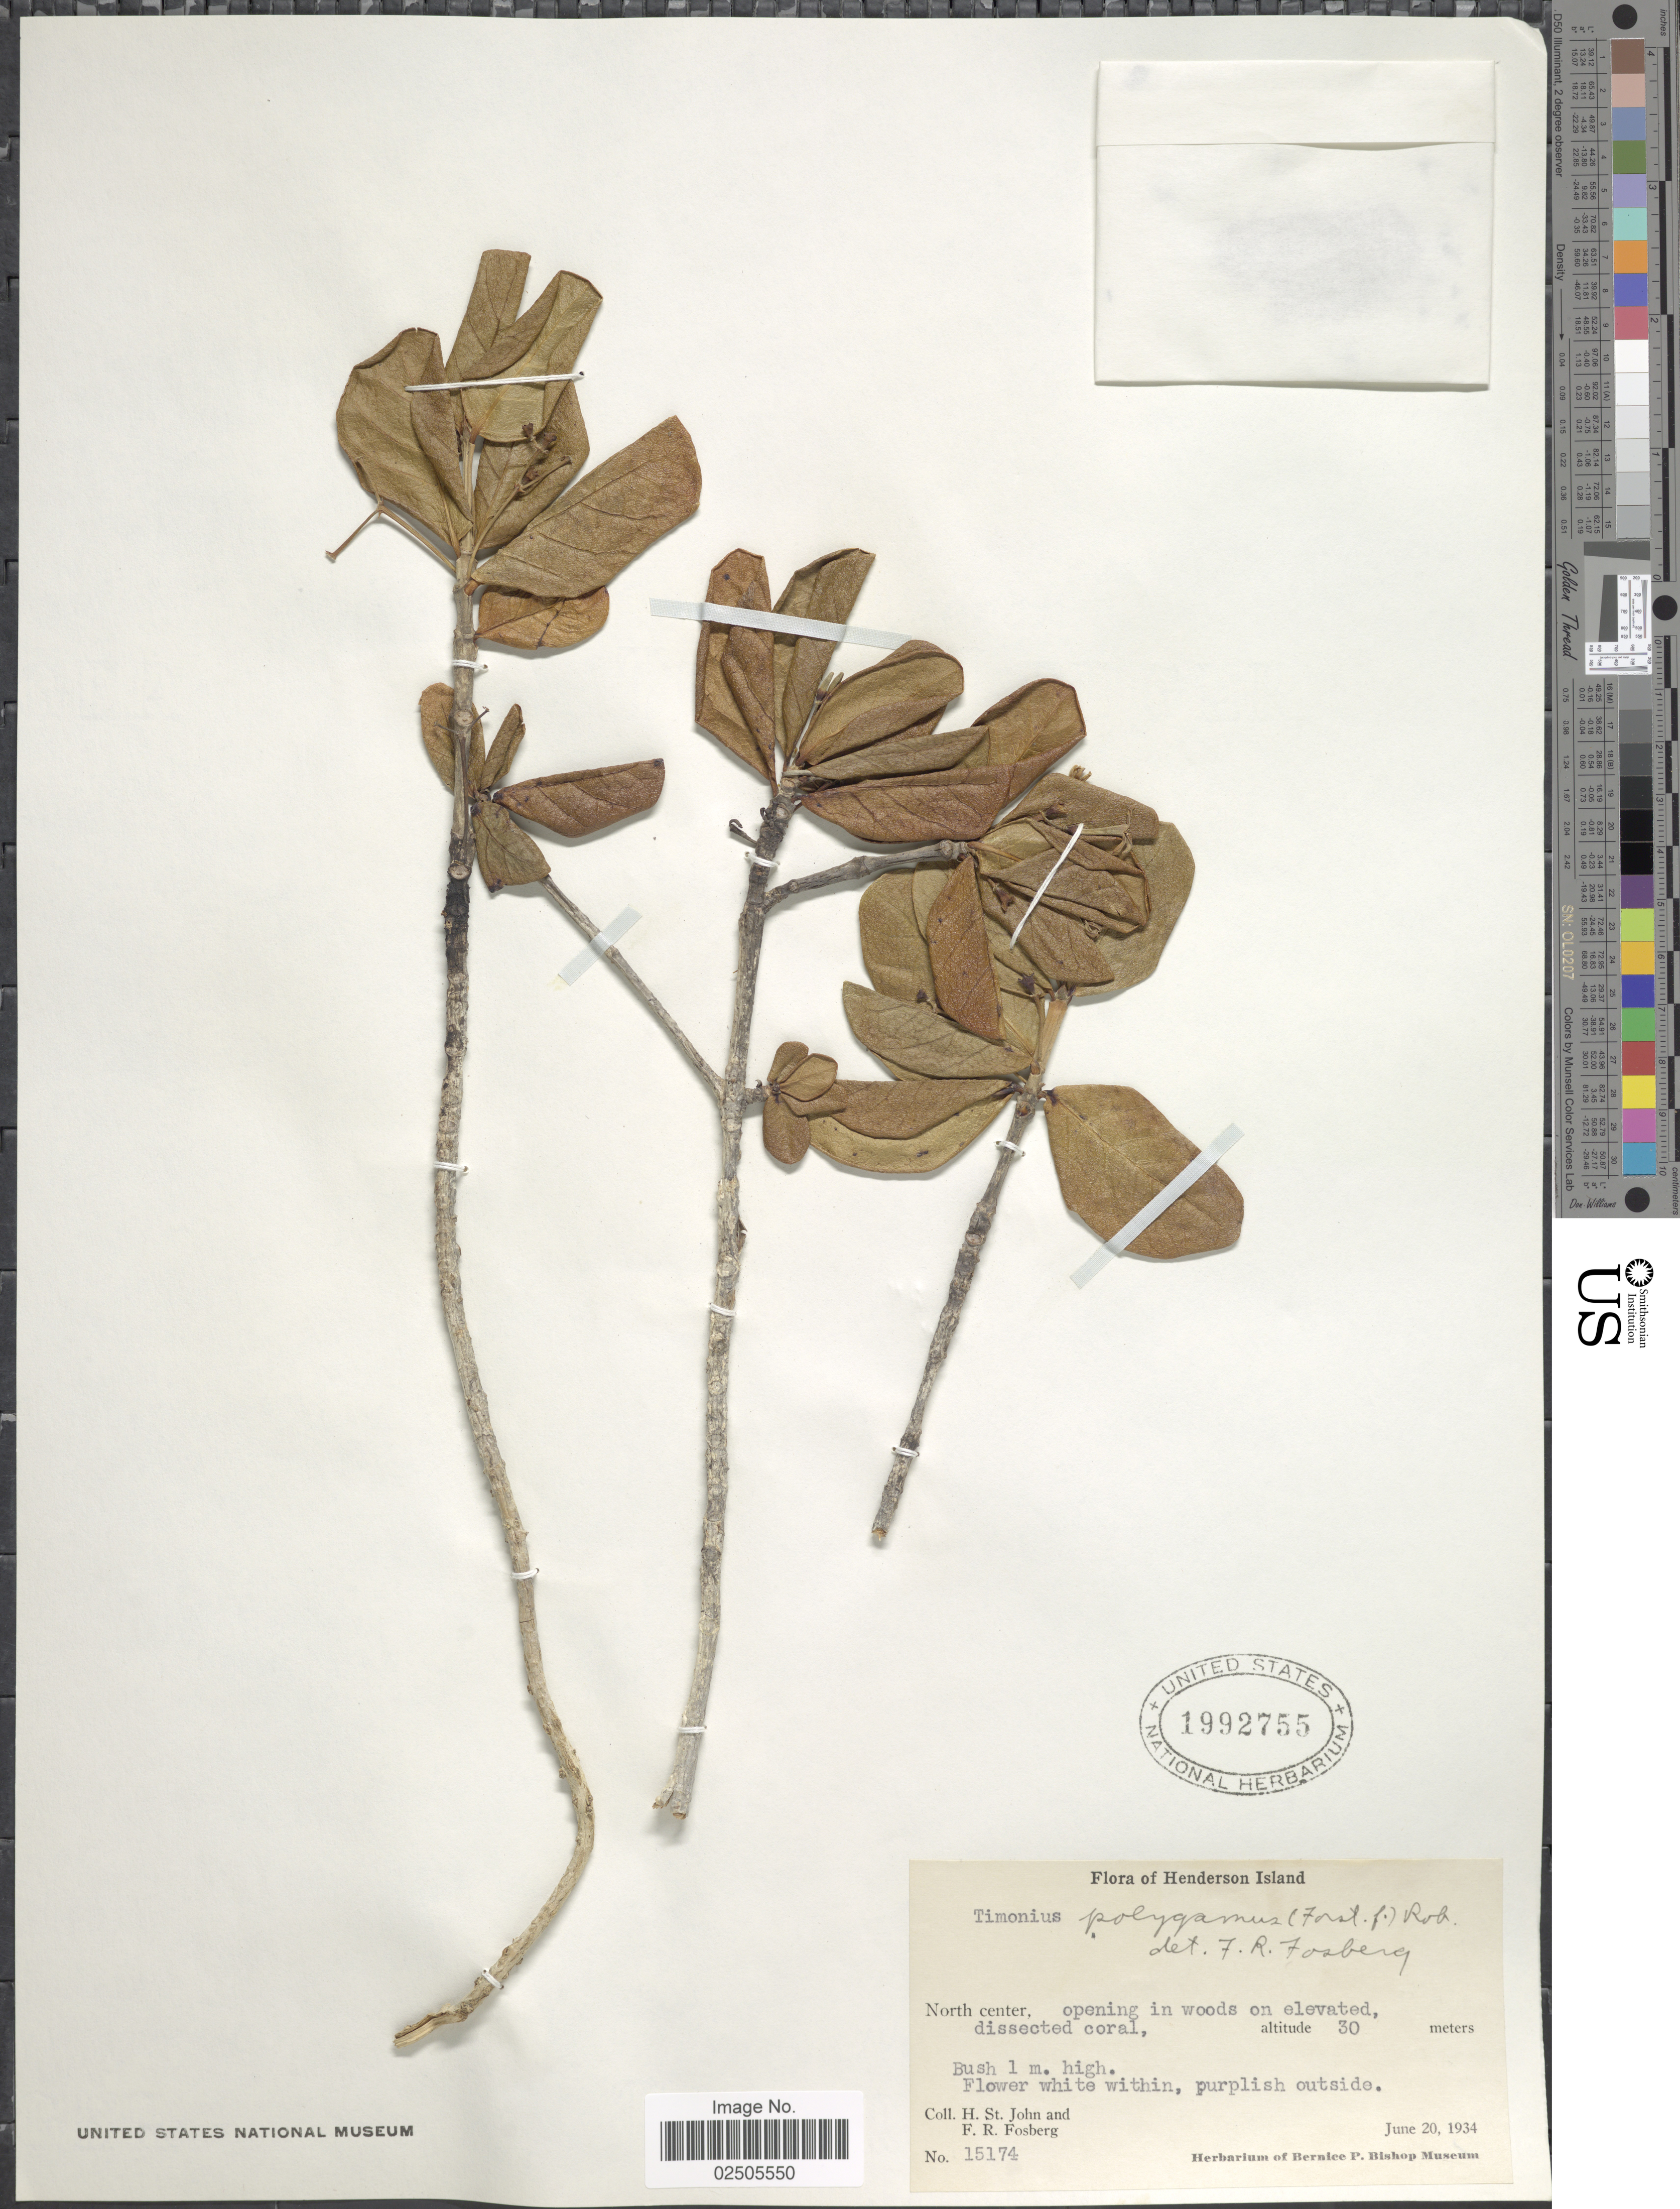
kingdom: Plantae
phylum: Tracheophyta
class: Magnoliopsida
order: Gentianales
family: Rubiaceae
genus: Timonius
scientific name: Timonius polygamus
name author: (G. Forst.) Rob.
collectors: H. St. John & F. R. Fosberg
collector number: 15174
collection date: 1934-06-20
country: Pitcairn Islands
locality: Henderson Island, North Center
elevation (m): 30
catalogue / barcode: US 1992755